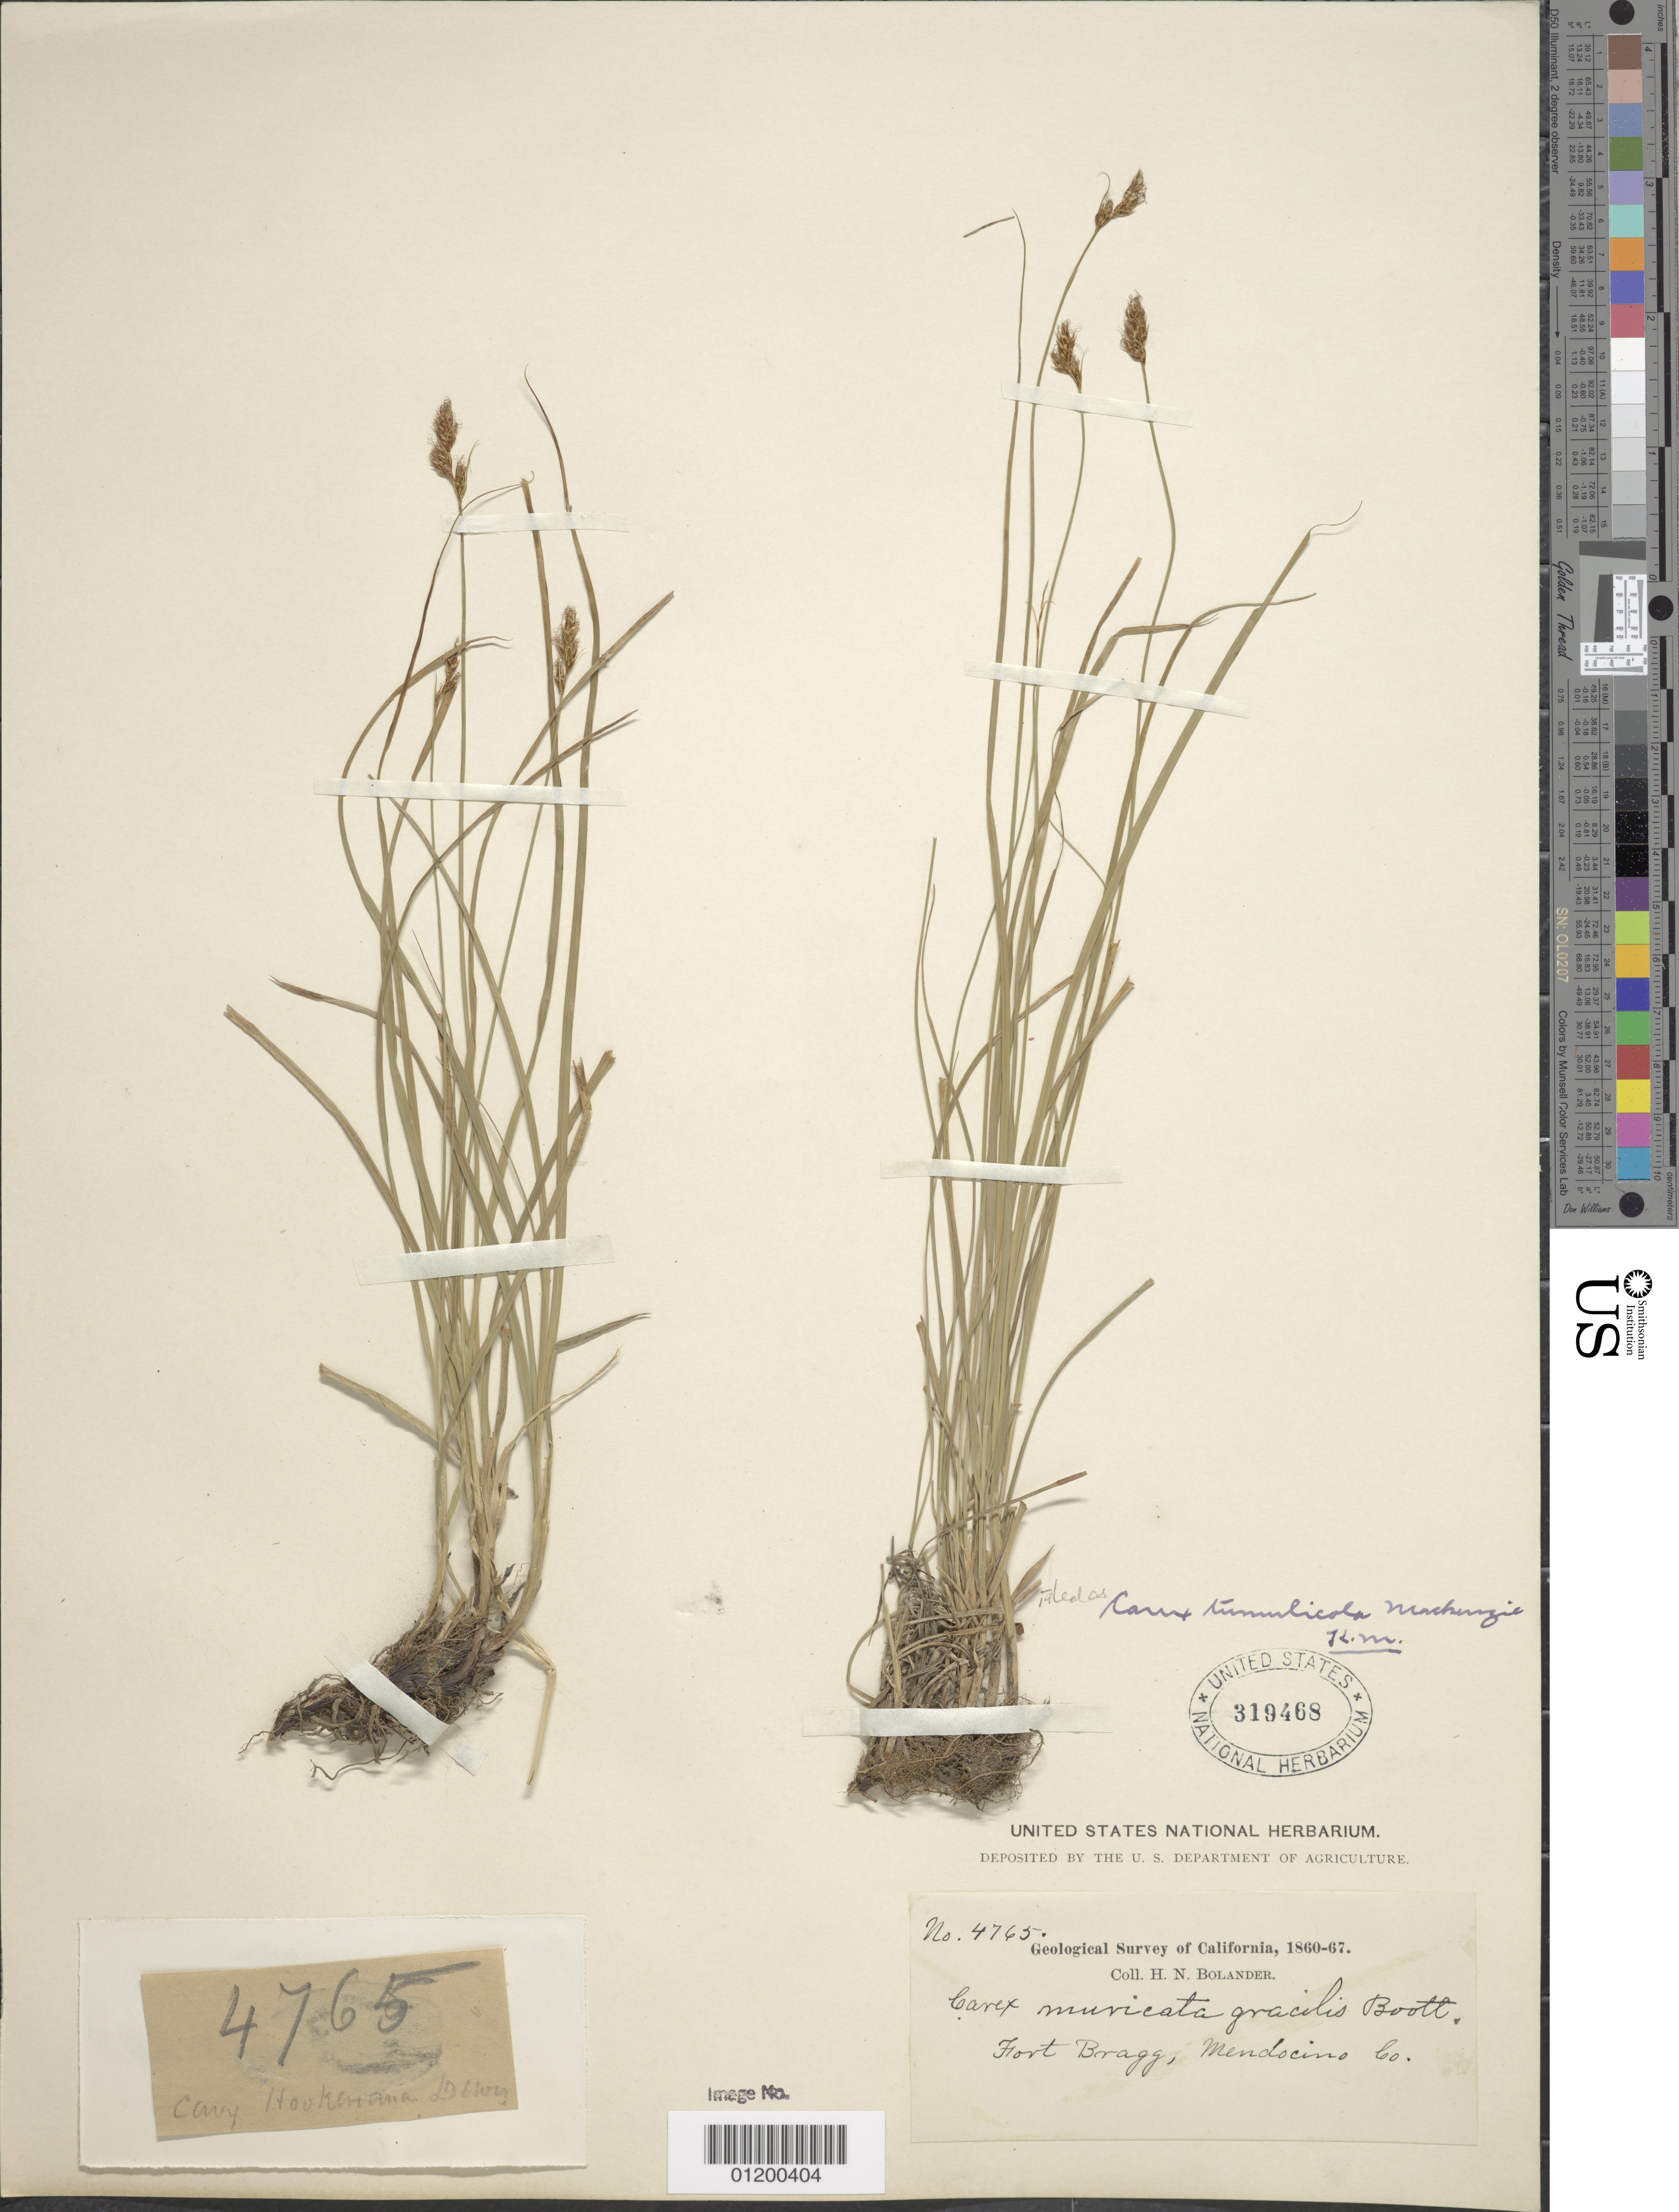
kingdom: Plantae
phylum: Tracheophyta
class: Liliopsida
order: Poales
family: Cyperaceae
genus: Carex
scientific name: Carex tumulicola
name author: Mack.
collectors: H. Bolander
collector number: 4765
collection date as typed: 1860 to -- --- 1867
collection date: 1860/1867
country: United States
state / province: California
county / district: Mendocino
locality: Fort Bragg.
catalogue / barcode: US 319468